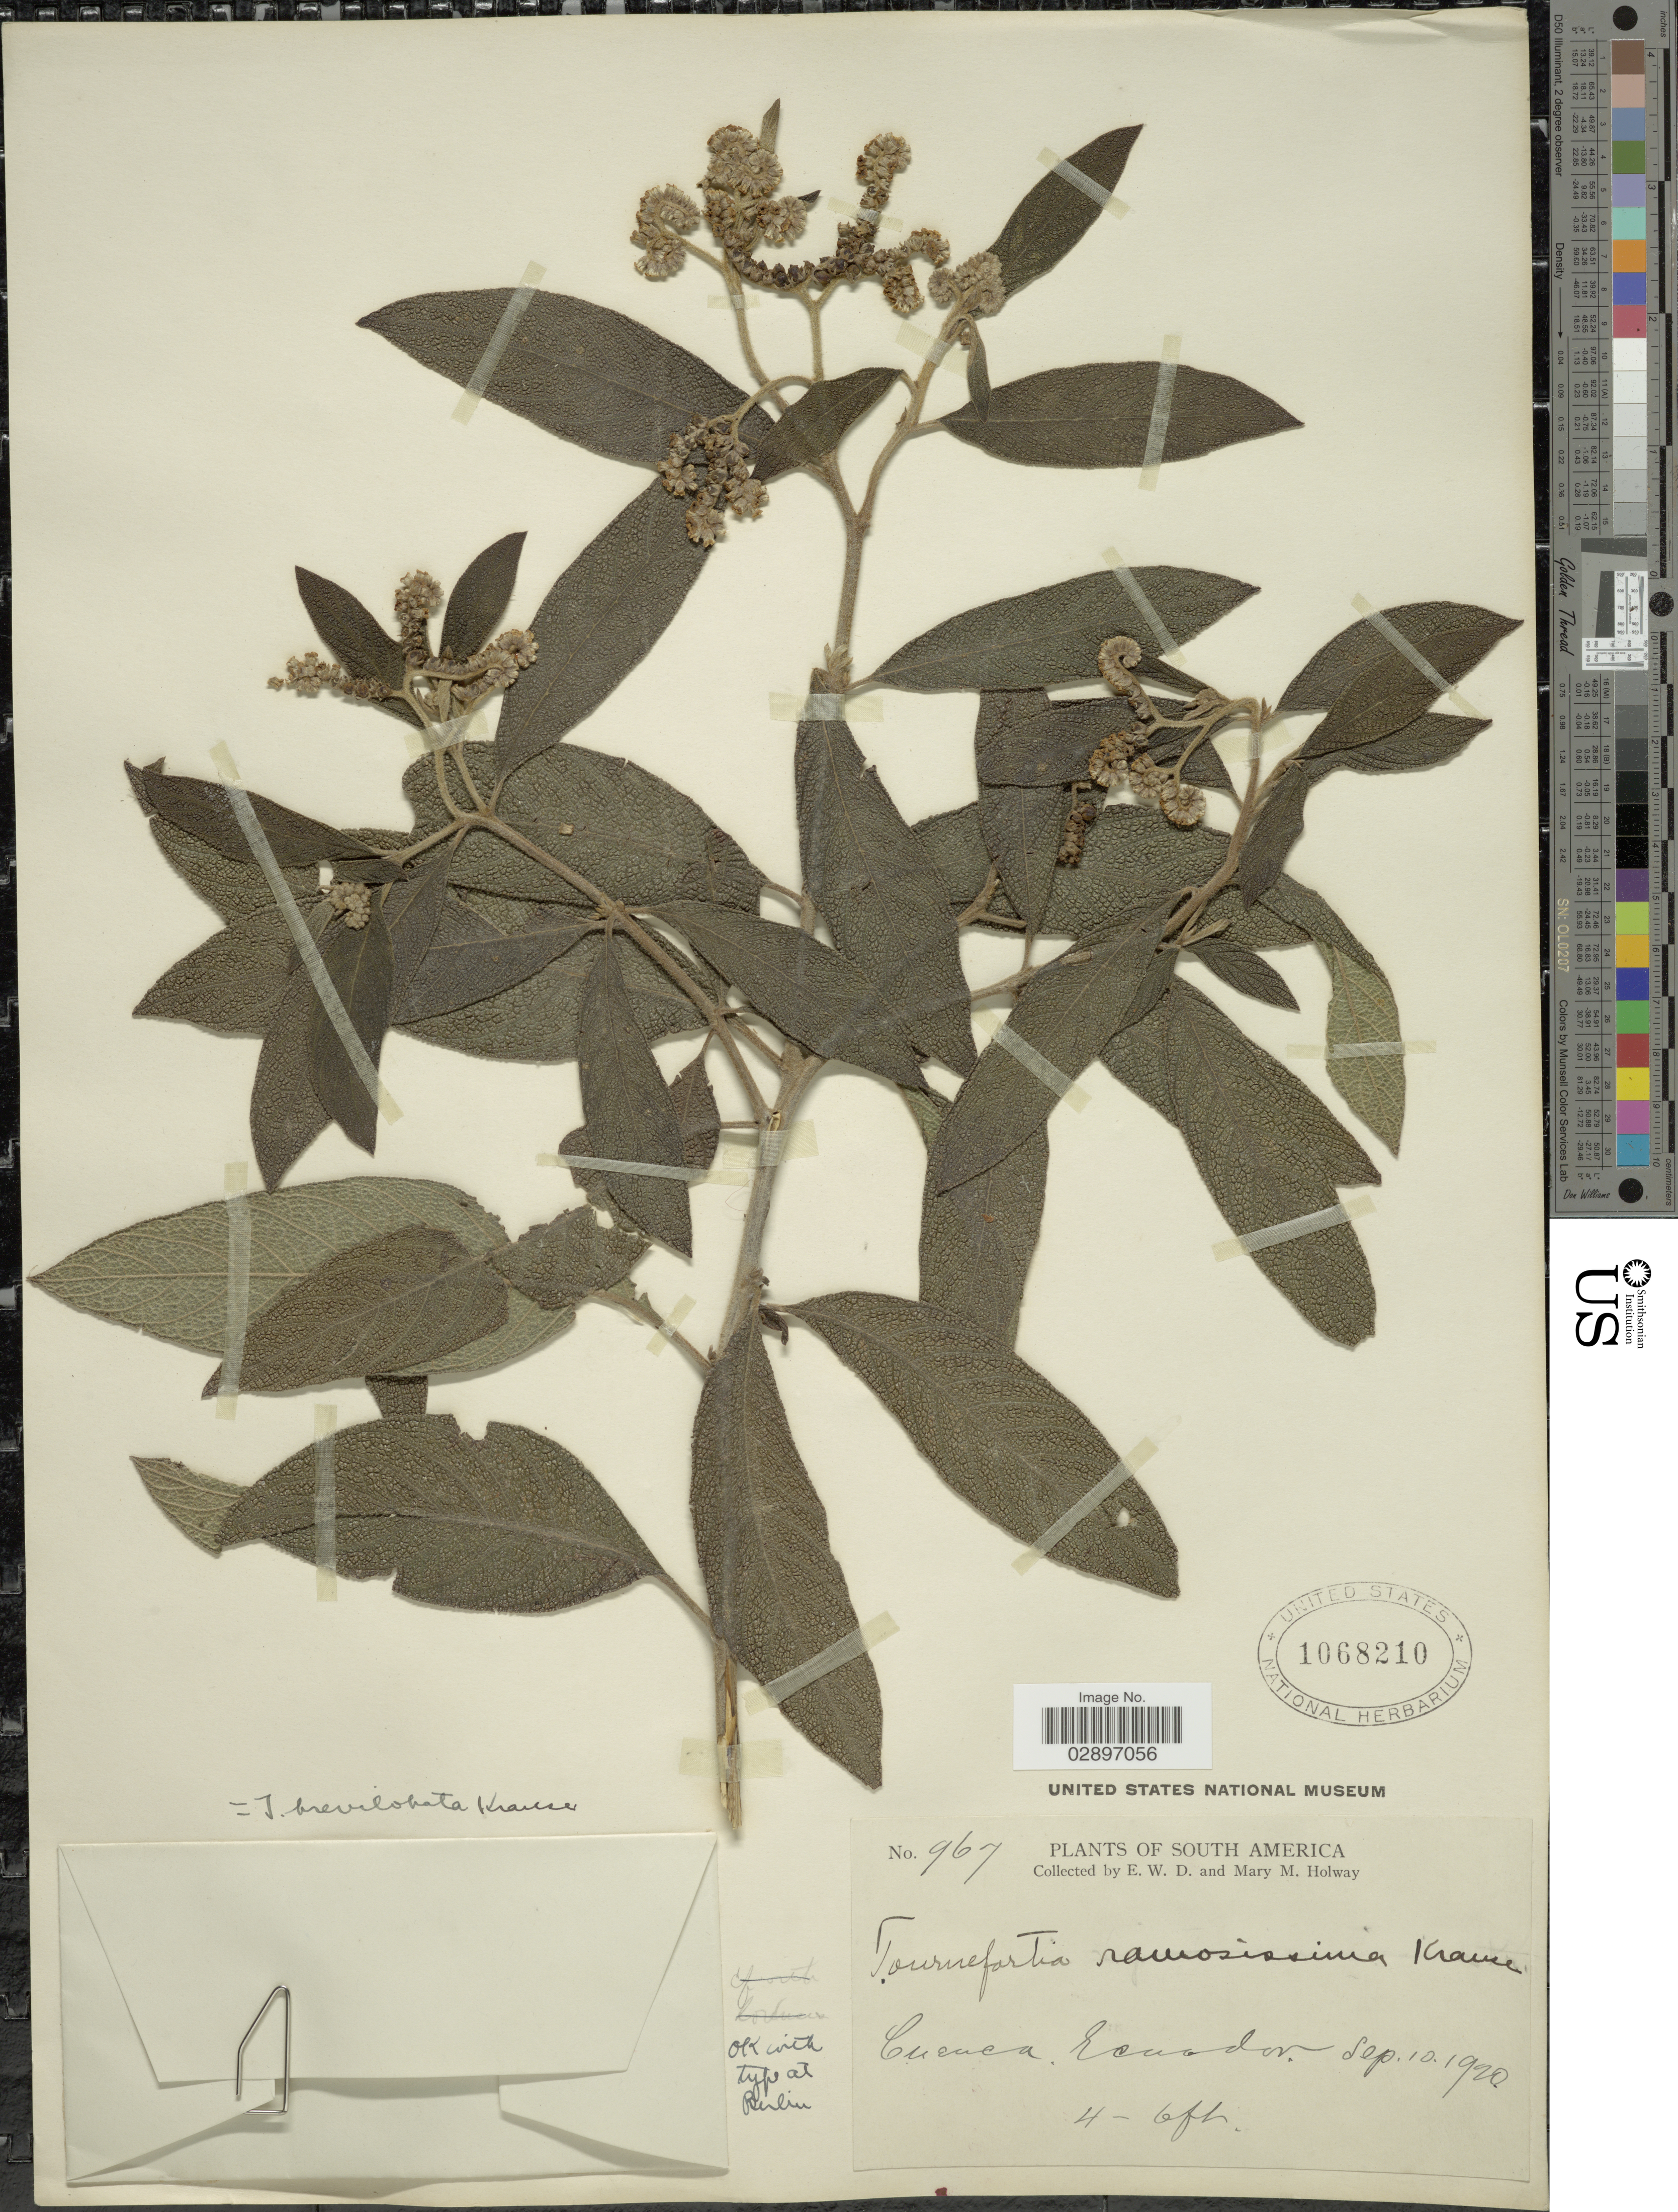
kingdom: Plantae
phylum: Tracheophyta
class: Magnoliopsida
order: Boraginales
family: Heliotropiaceae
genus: Tournefortia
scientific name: Tournefortia brevilobata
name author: K. Krause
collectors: E. W. D. Holway & M. M. Holway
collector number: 967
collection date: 1920-09-10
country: Ecuador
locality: Cuenca.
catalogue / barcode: US 1068210